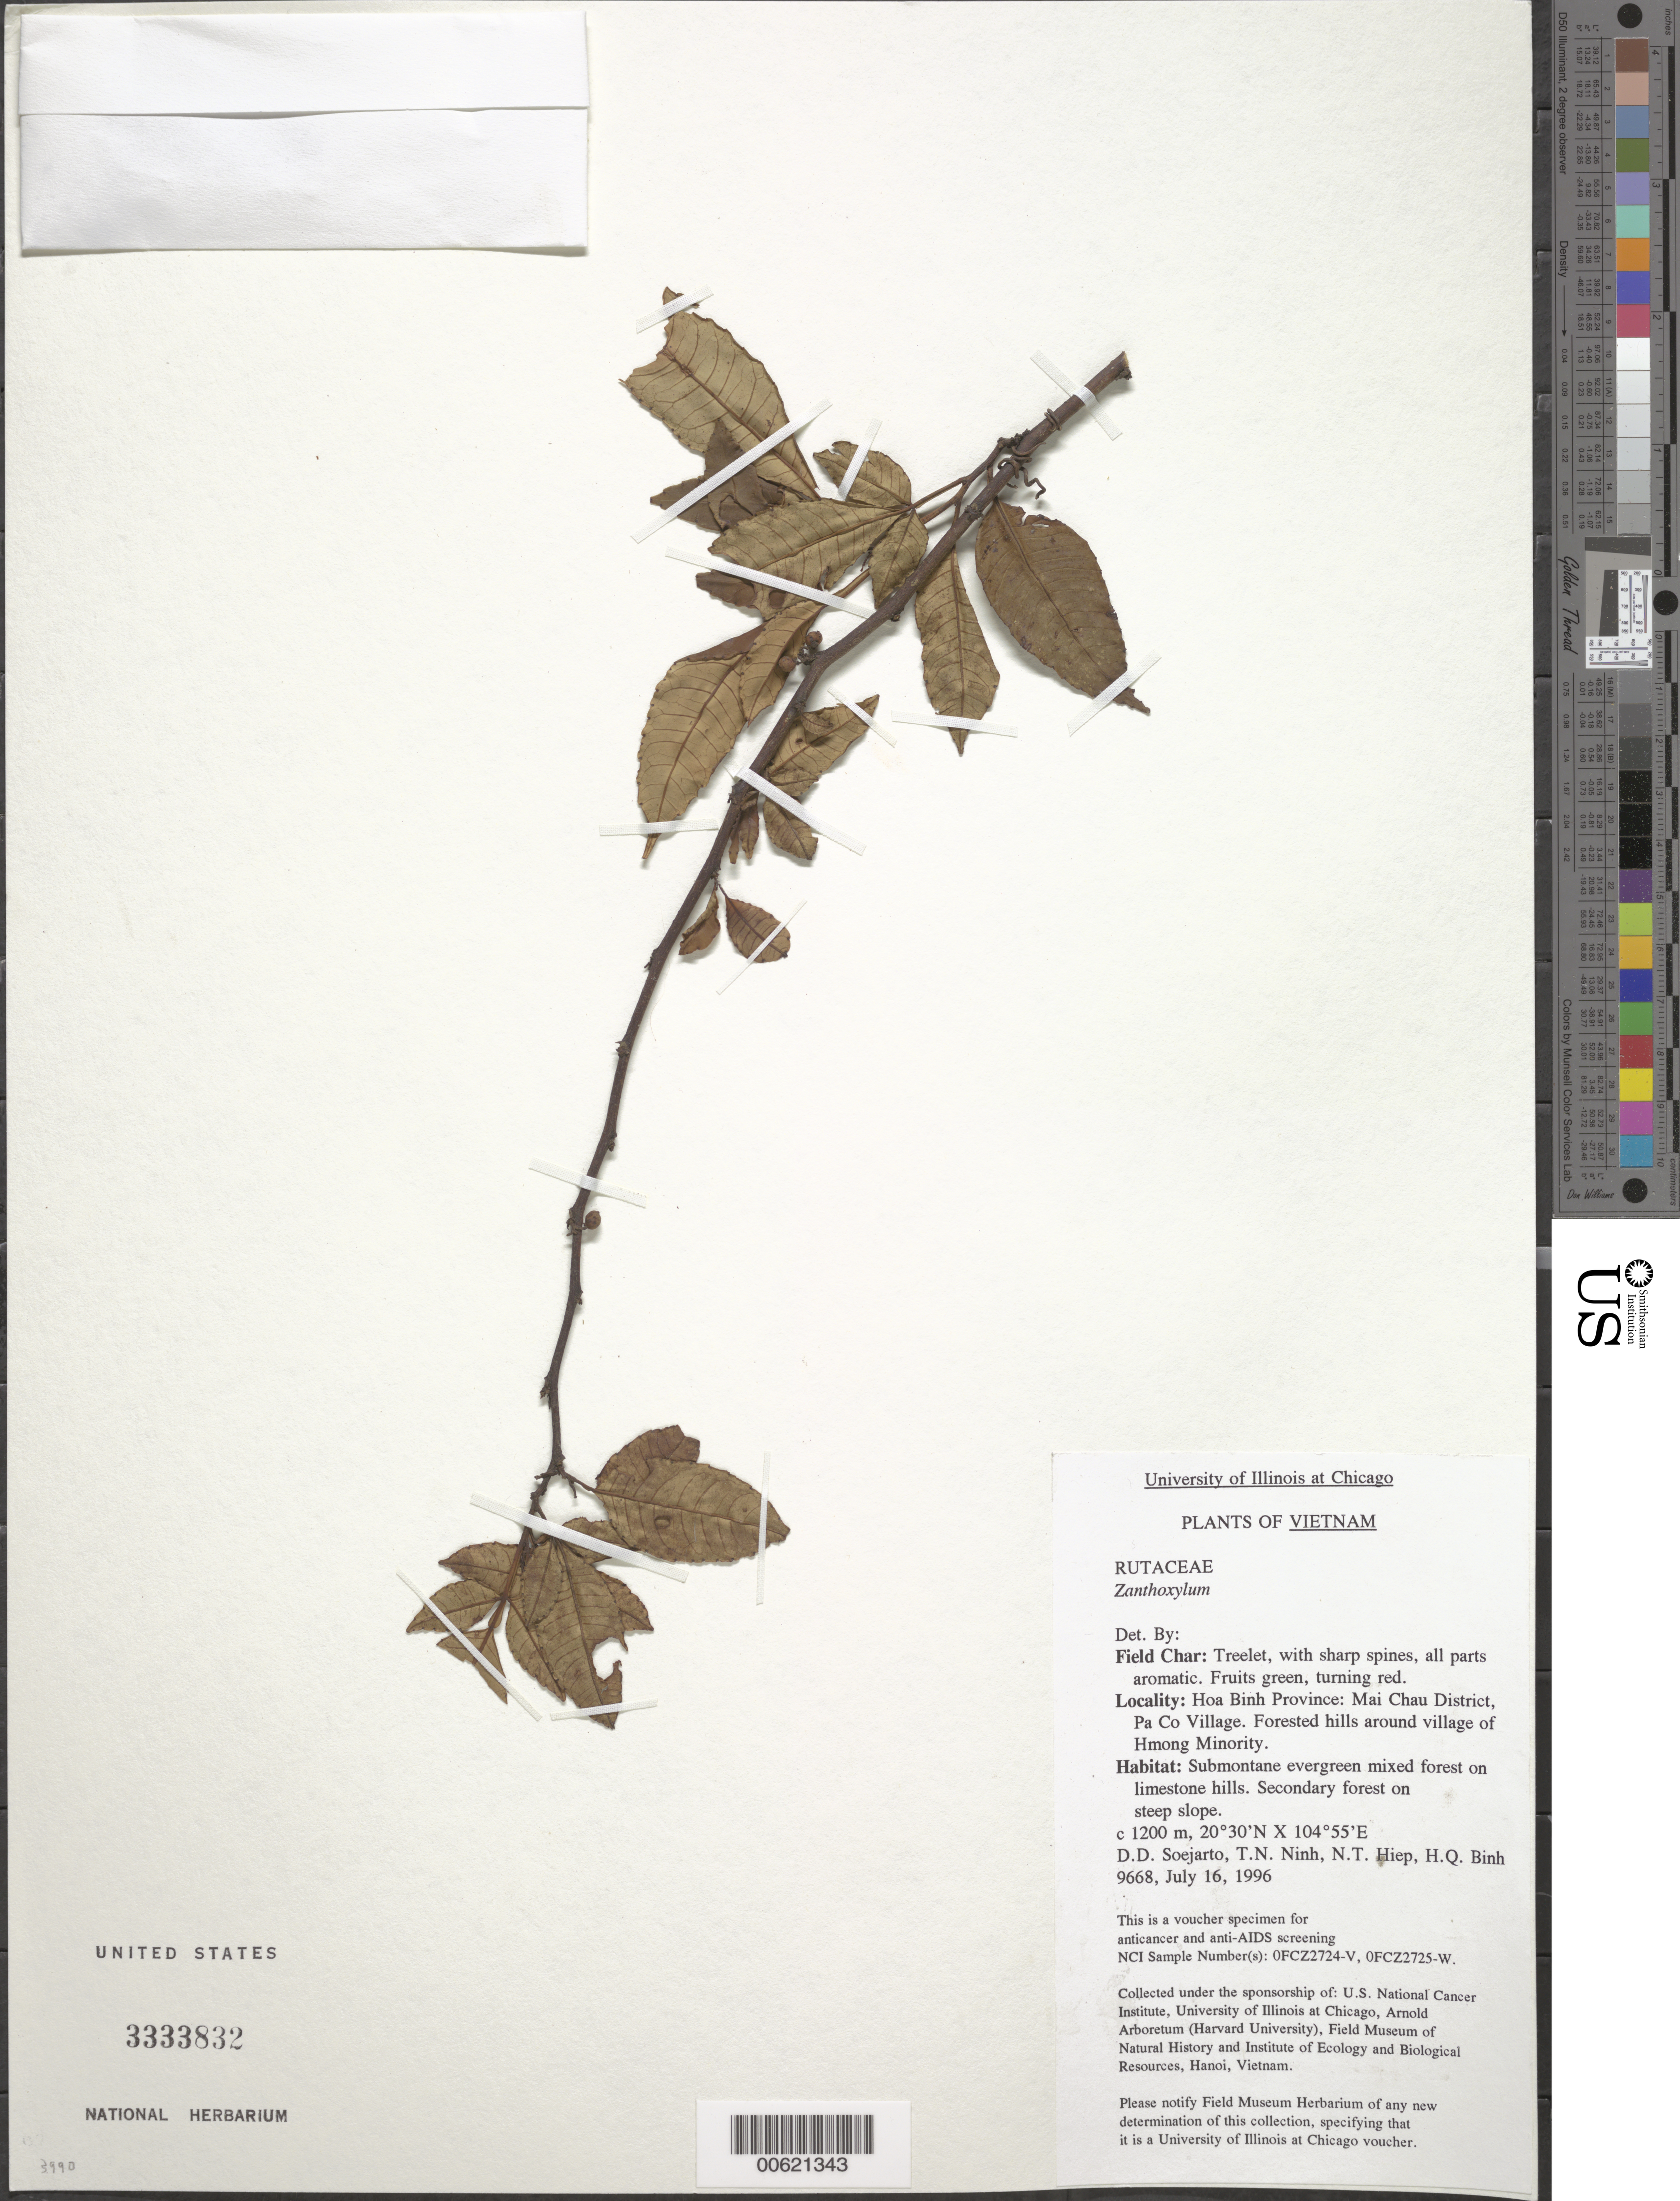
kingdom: Plantae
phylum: Tracheophyta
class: Magnoliopsida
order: Sapindales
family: Rutaceae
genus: Zanthoxylum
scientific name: Zanthoxylum sp.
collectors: T. N. Ninh, N. T. Hiep & H. Q. Binh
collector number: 9668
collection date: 1996-07-16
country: Vietnam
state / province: Hoa Binh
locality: Mai Chau District, Pa Co Village. Forested hills around village of Hmong Minority.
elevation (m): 1200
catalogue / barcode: US 3333832